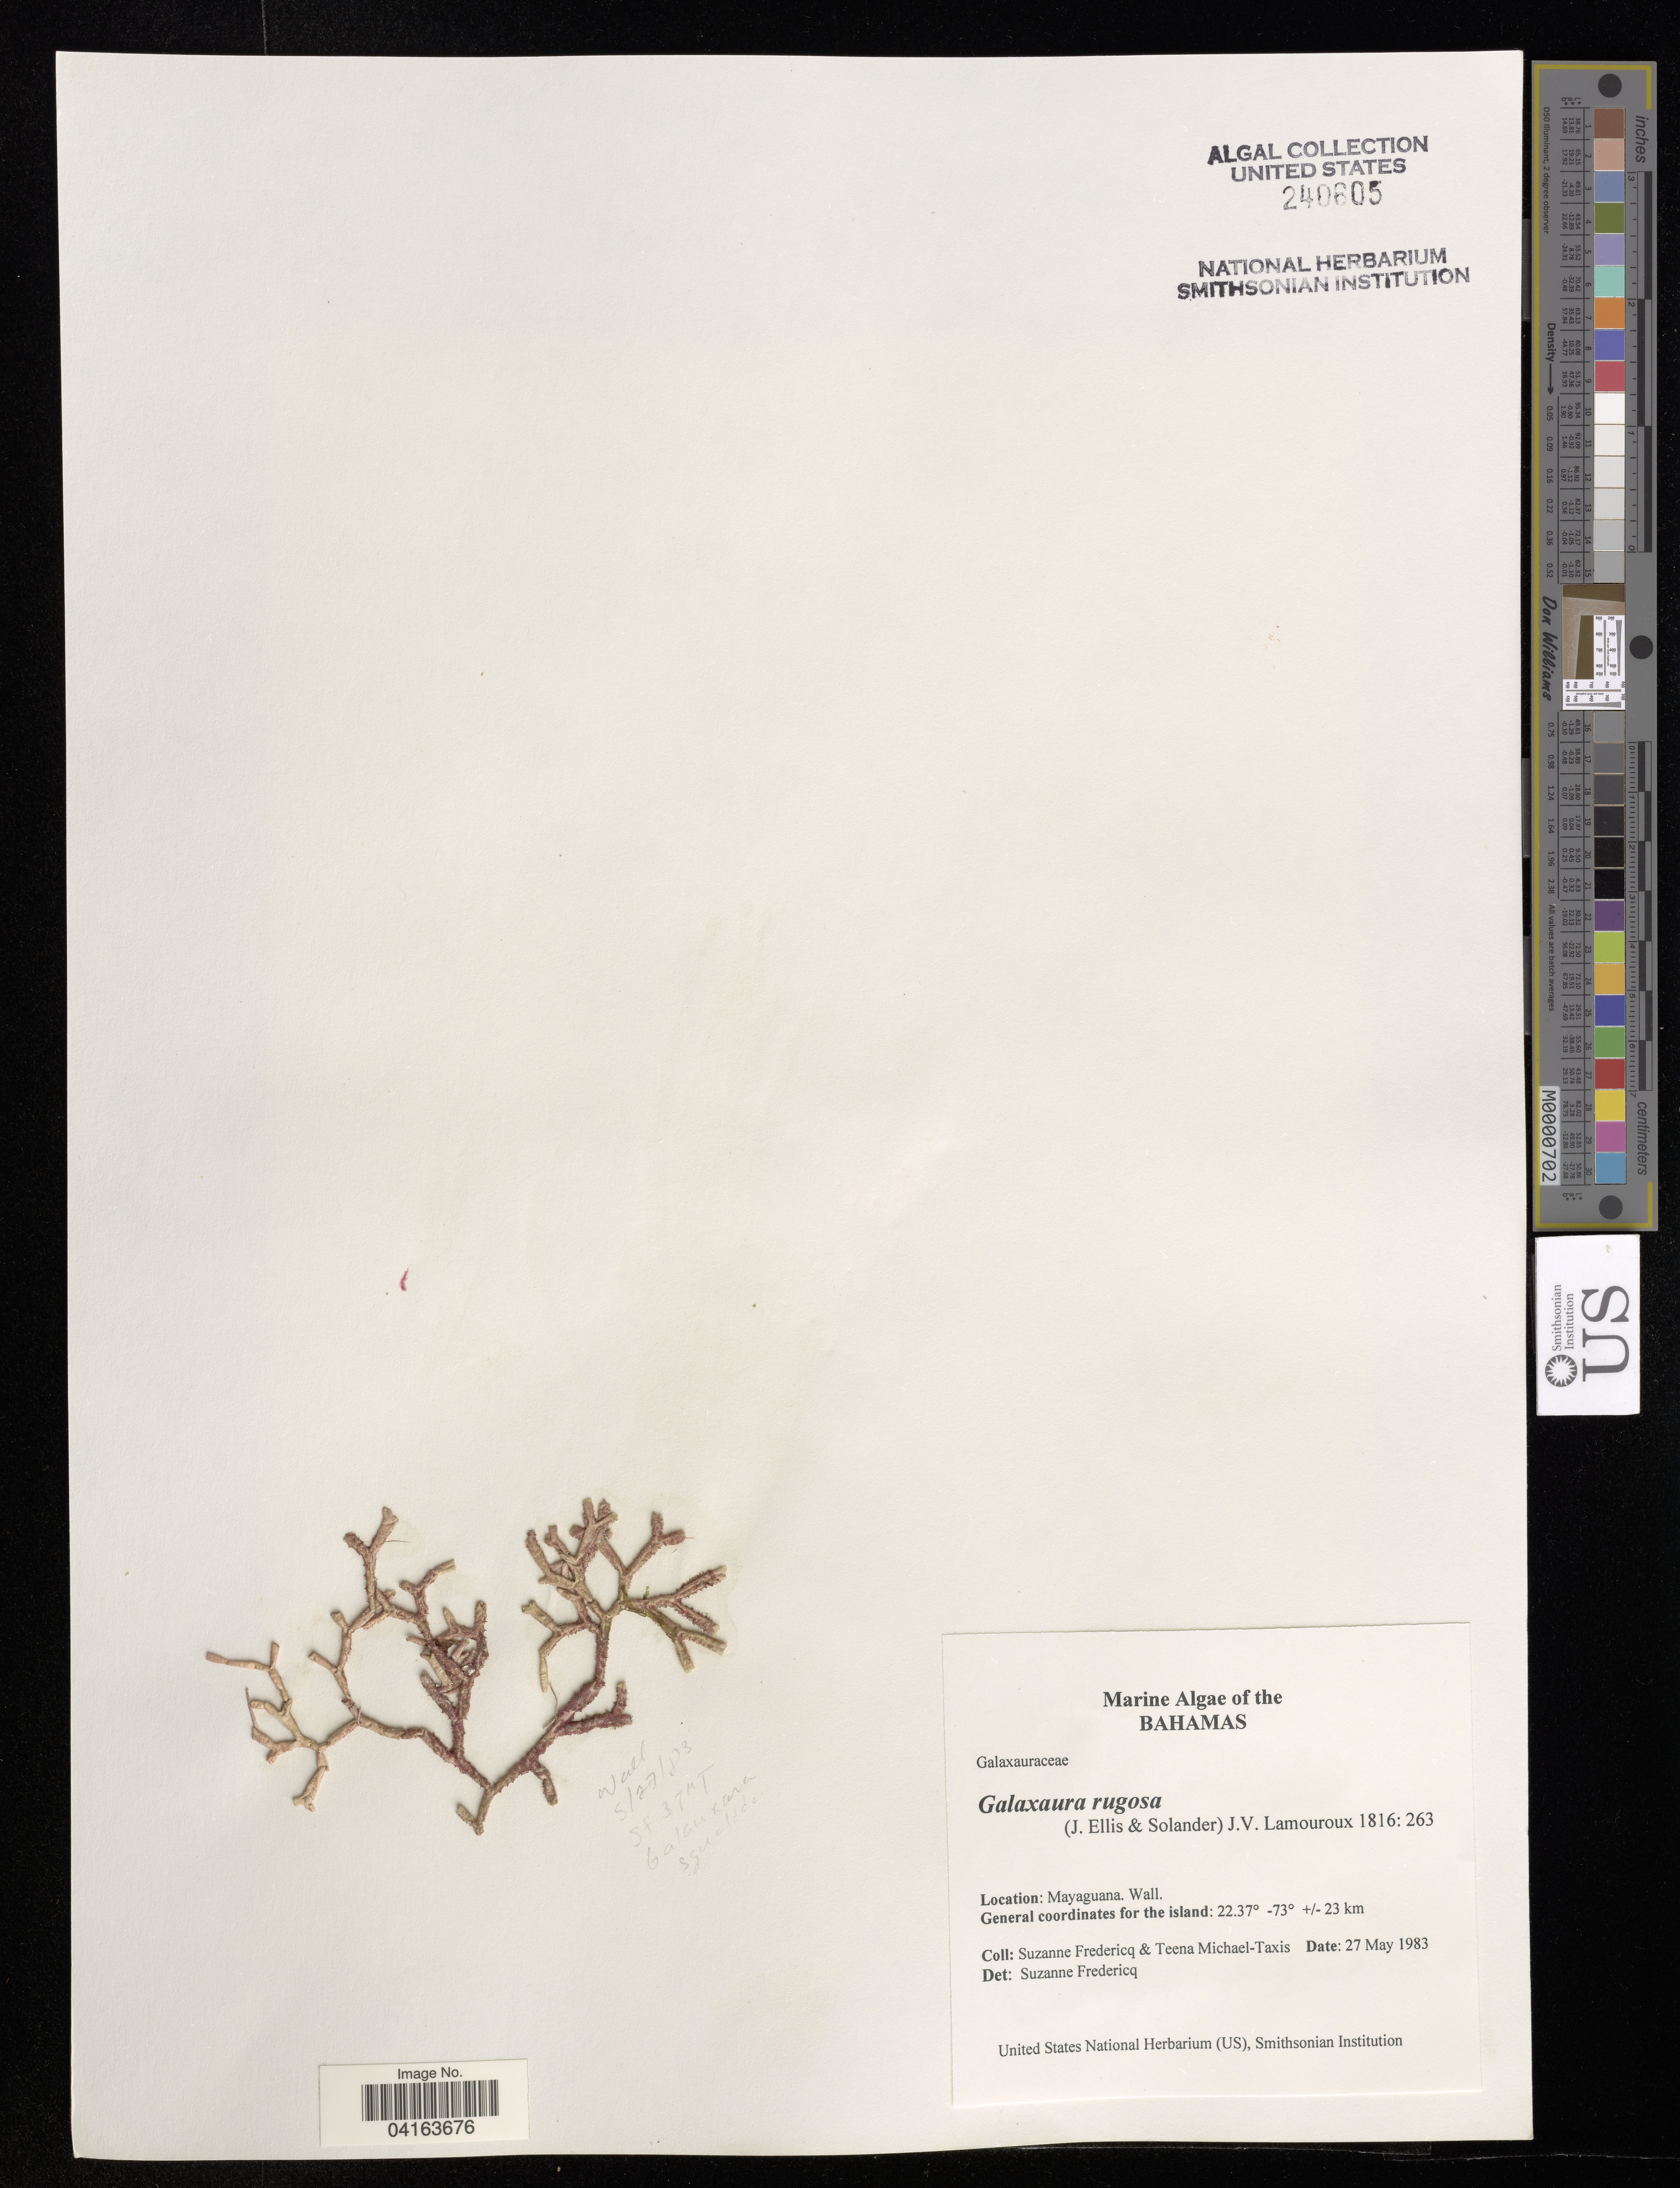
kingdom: Plantae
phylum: Rhodophyta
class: Florideophyceae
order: Nemaliales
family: Galaxauraceae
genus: Galaxaura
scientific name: Galaxaura rugosa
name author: (Ellis & Sol.) J.V.Lamouroux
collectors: S. Fredericq & T. Michael-Taxis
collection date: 1983-05-27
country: Bahamas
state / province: Mayaguana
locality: Wall.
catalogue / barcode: US 240605